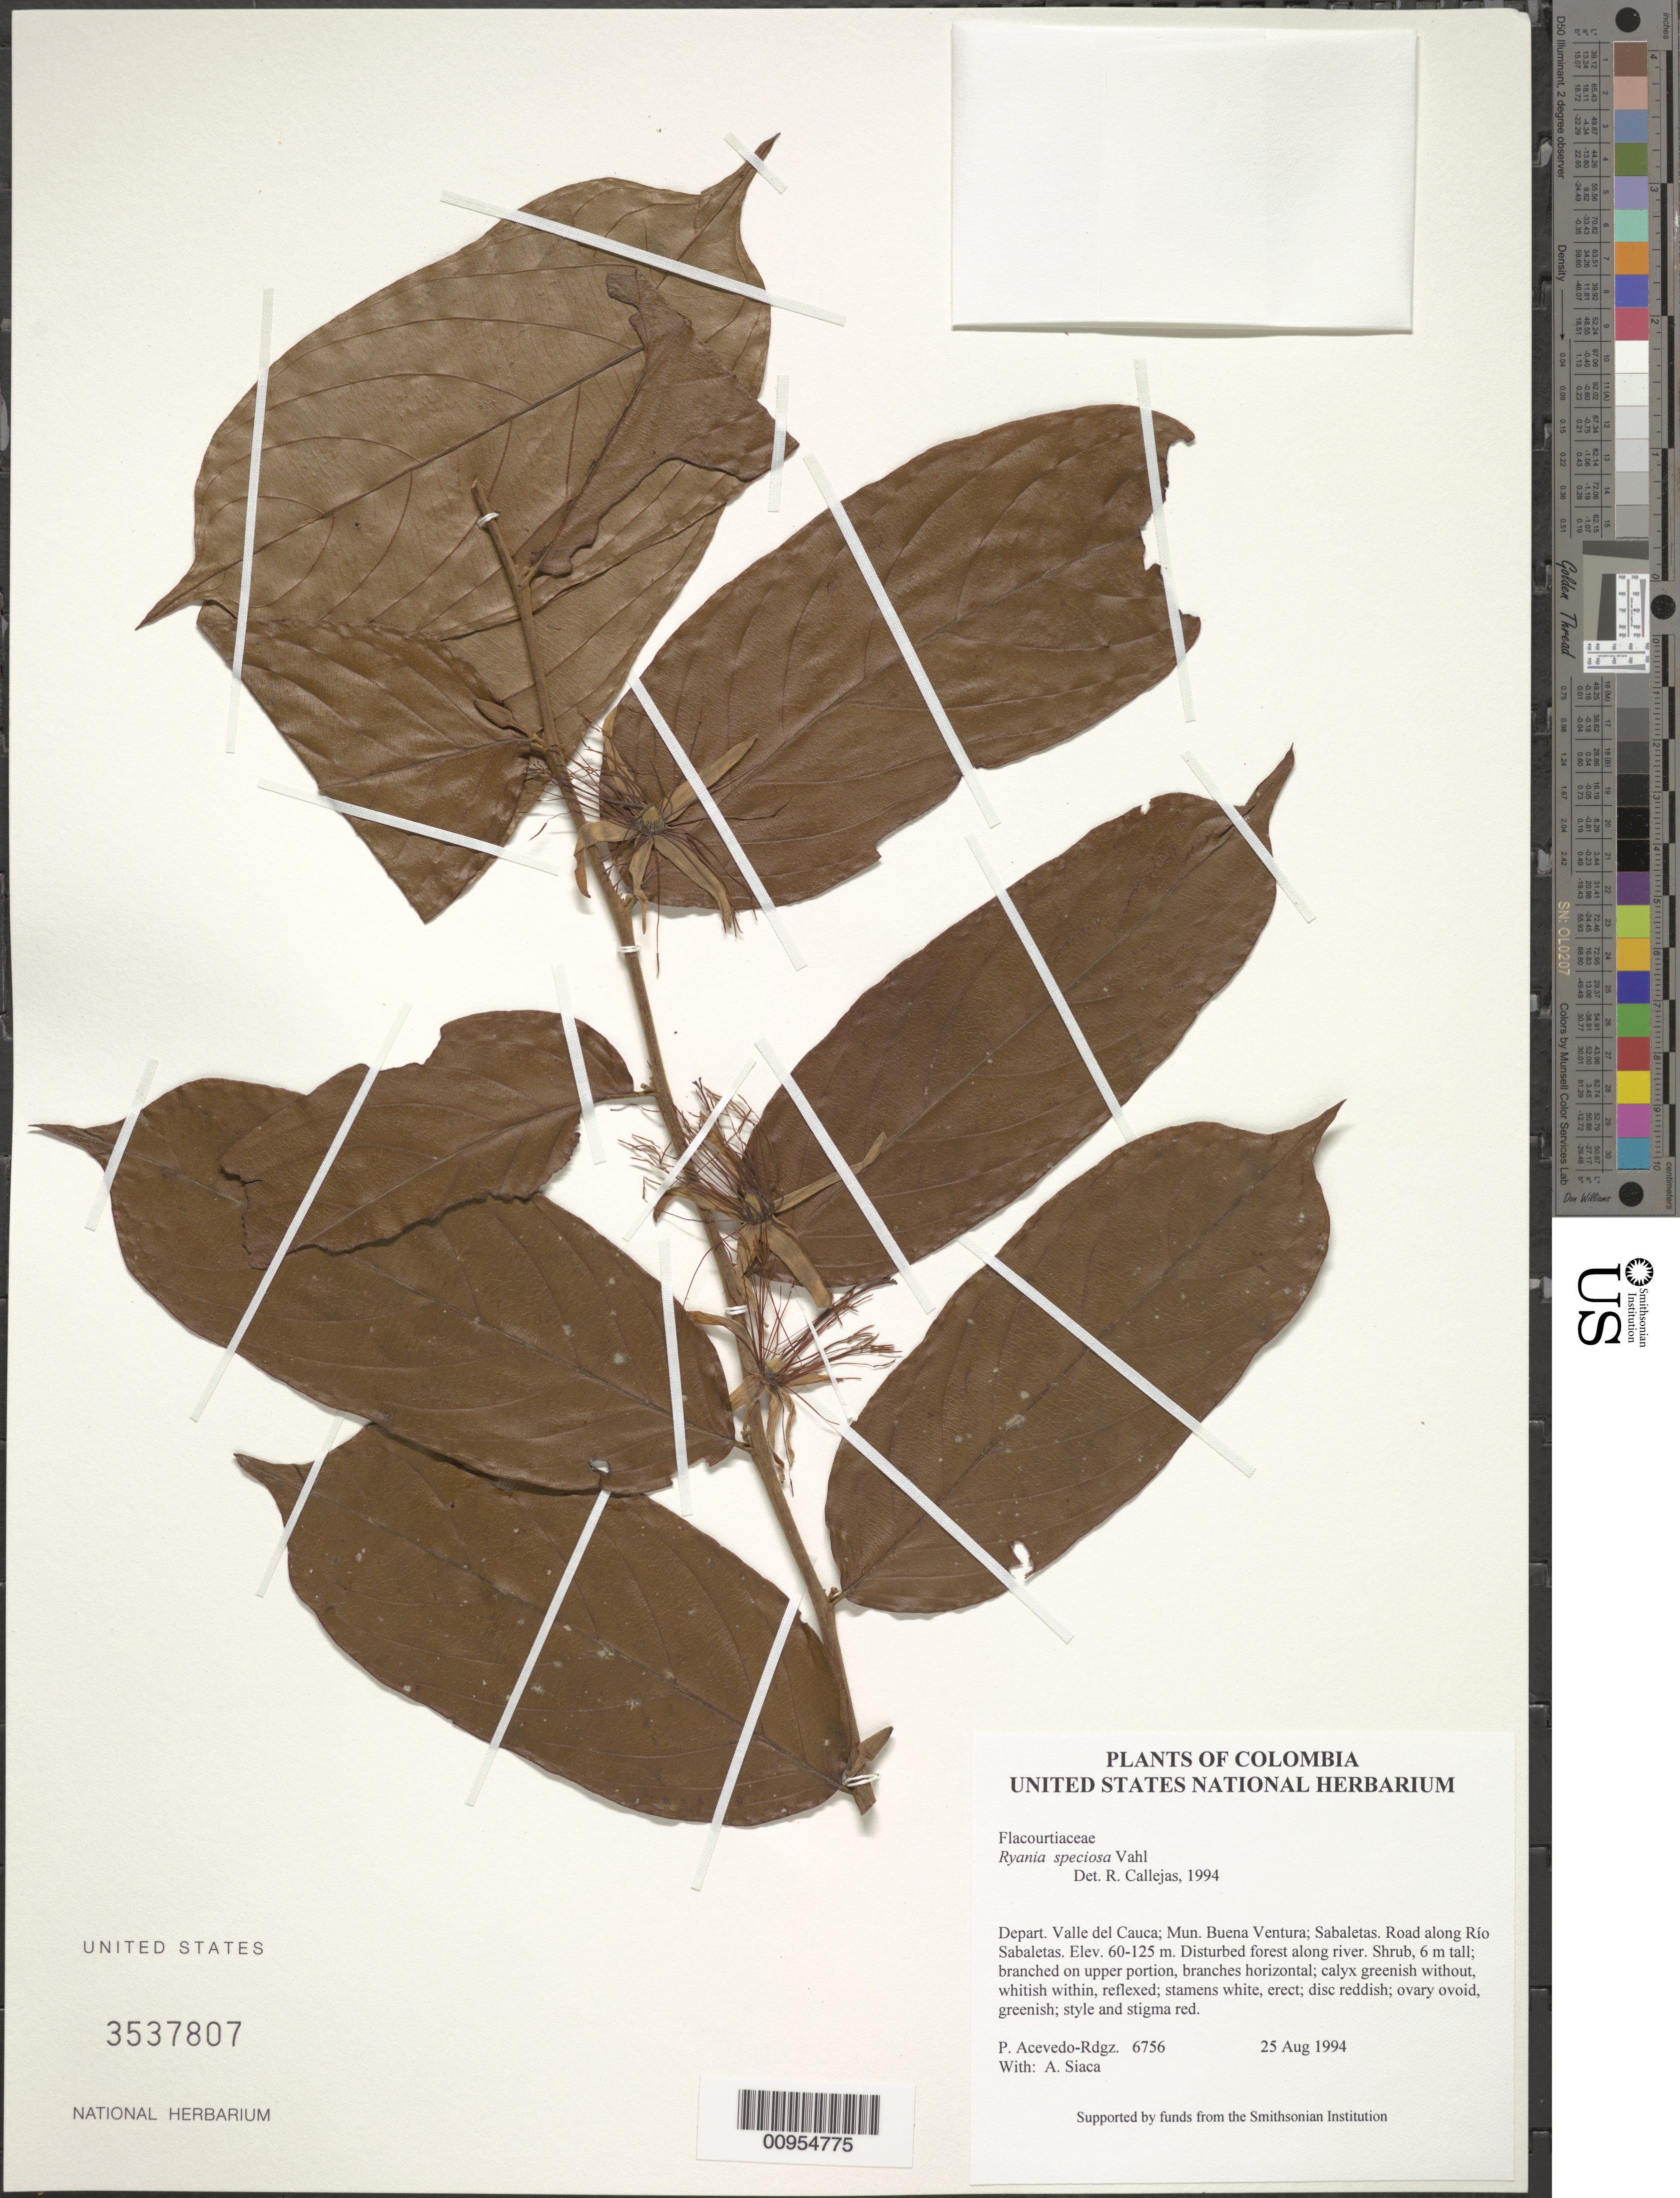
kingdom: Plantae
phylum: Tracheophyta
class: Magnoliopsida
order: Malpighiales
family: Salicaceae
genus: Ryania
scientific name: Ryania speciosa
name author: Vahl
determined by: Callejas, Ricardo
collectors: P. Acevedo-Rodr. & A. Siaca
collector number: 6756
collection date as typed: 25 Aug 1994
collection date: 1994-08-25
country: Colombia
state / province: Valle del Cauca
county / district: Buena Ventura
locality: Depart. Valle del Cauca; Mun. Buena Ventura; Sabaletas. Road along Río Sabaletas.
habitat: Disturbed forest along river.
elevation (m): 60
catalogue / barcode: US 3537807